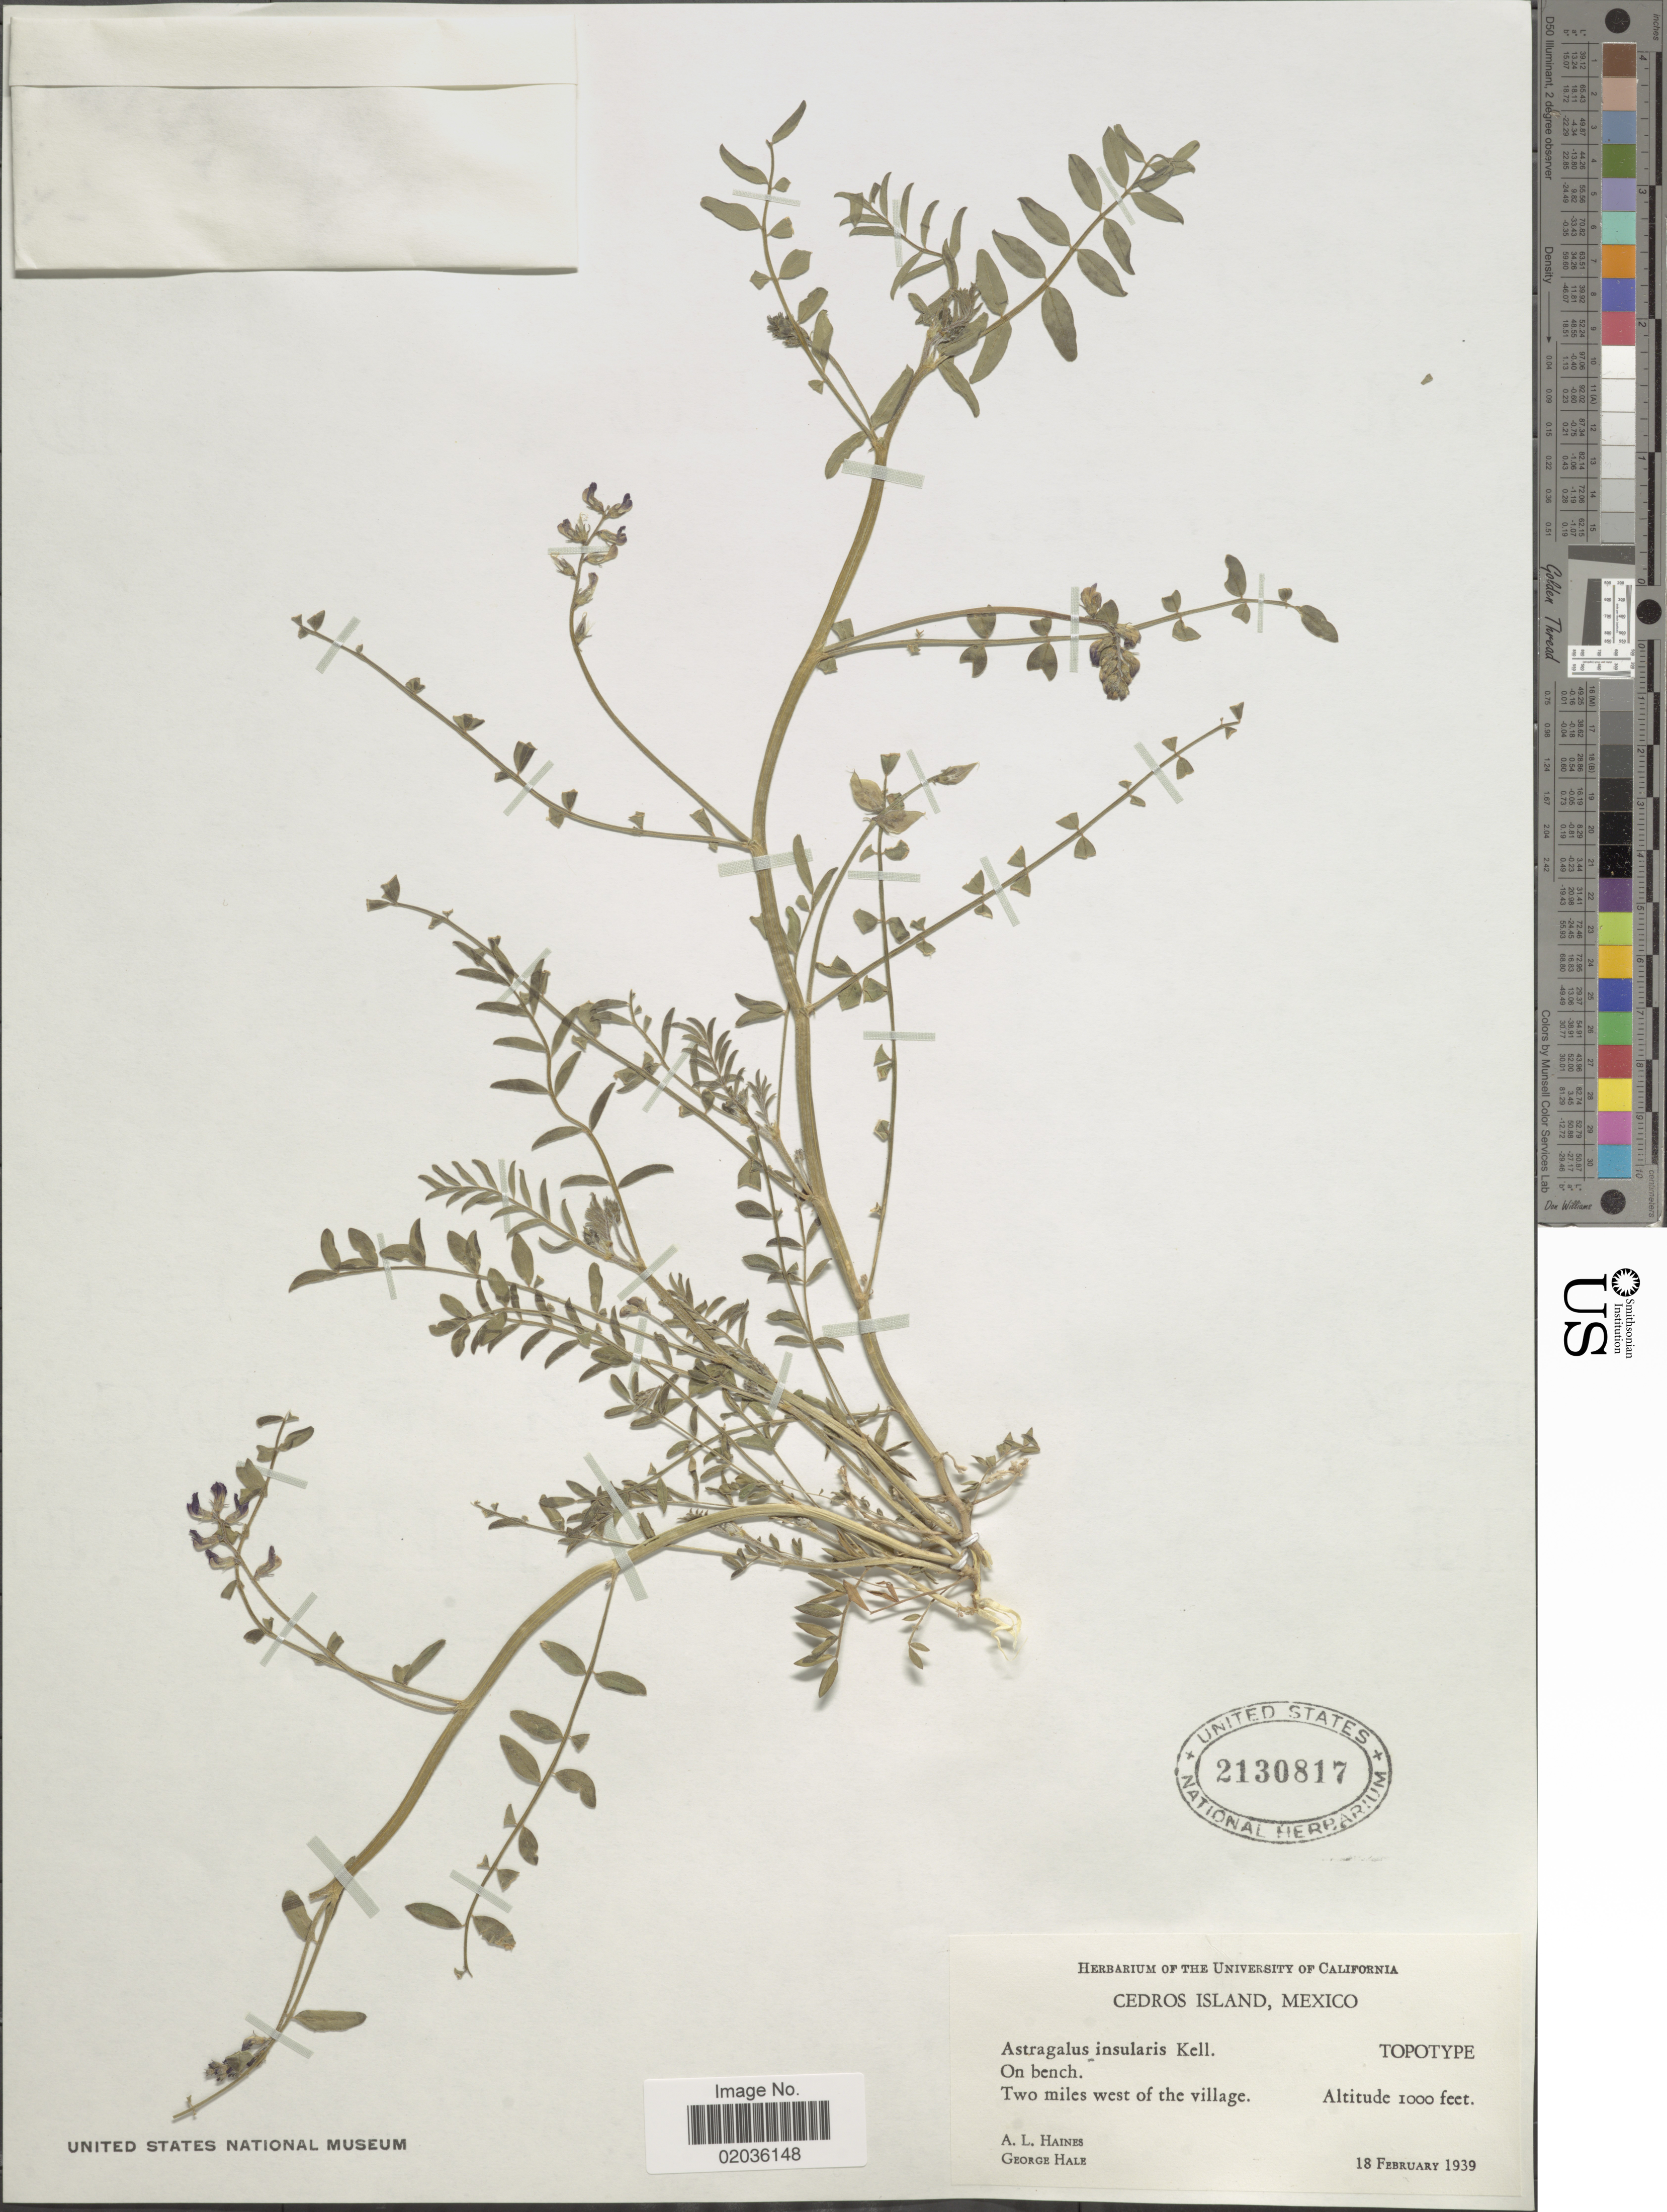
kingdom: Plantae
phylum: Tracheophyta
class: Magnoliopsida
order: Fabales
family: Fabaceae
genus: Astragalus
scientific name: Astragalus insularis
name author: Kellogg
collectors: A. L. Haines & G. Hale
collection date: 1939-02-18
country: Mexico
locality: Cedros Island, On bench. Two miles west of the village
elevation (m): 305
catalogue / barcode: US 2130817